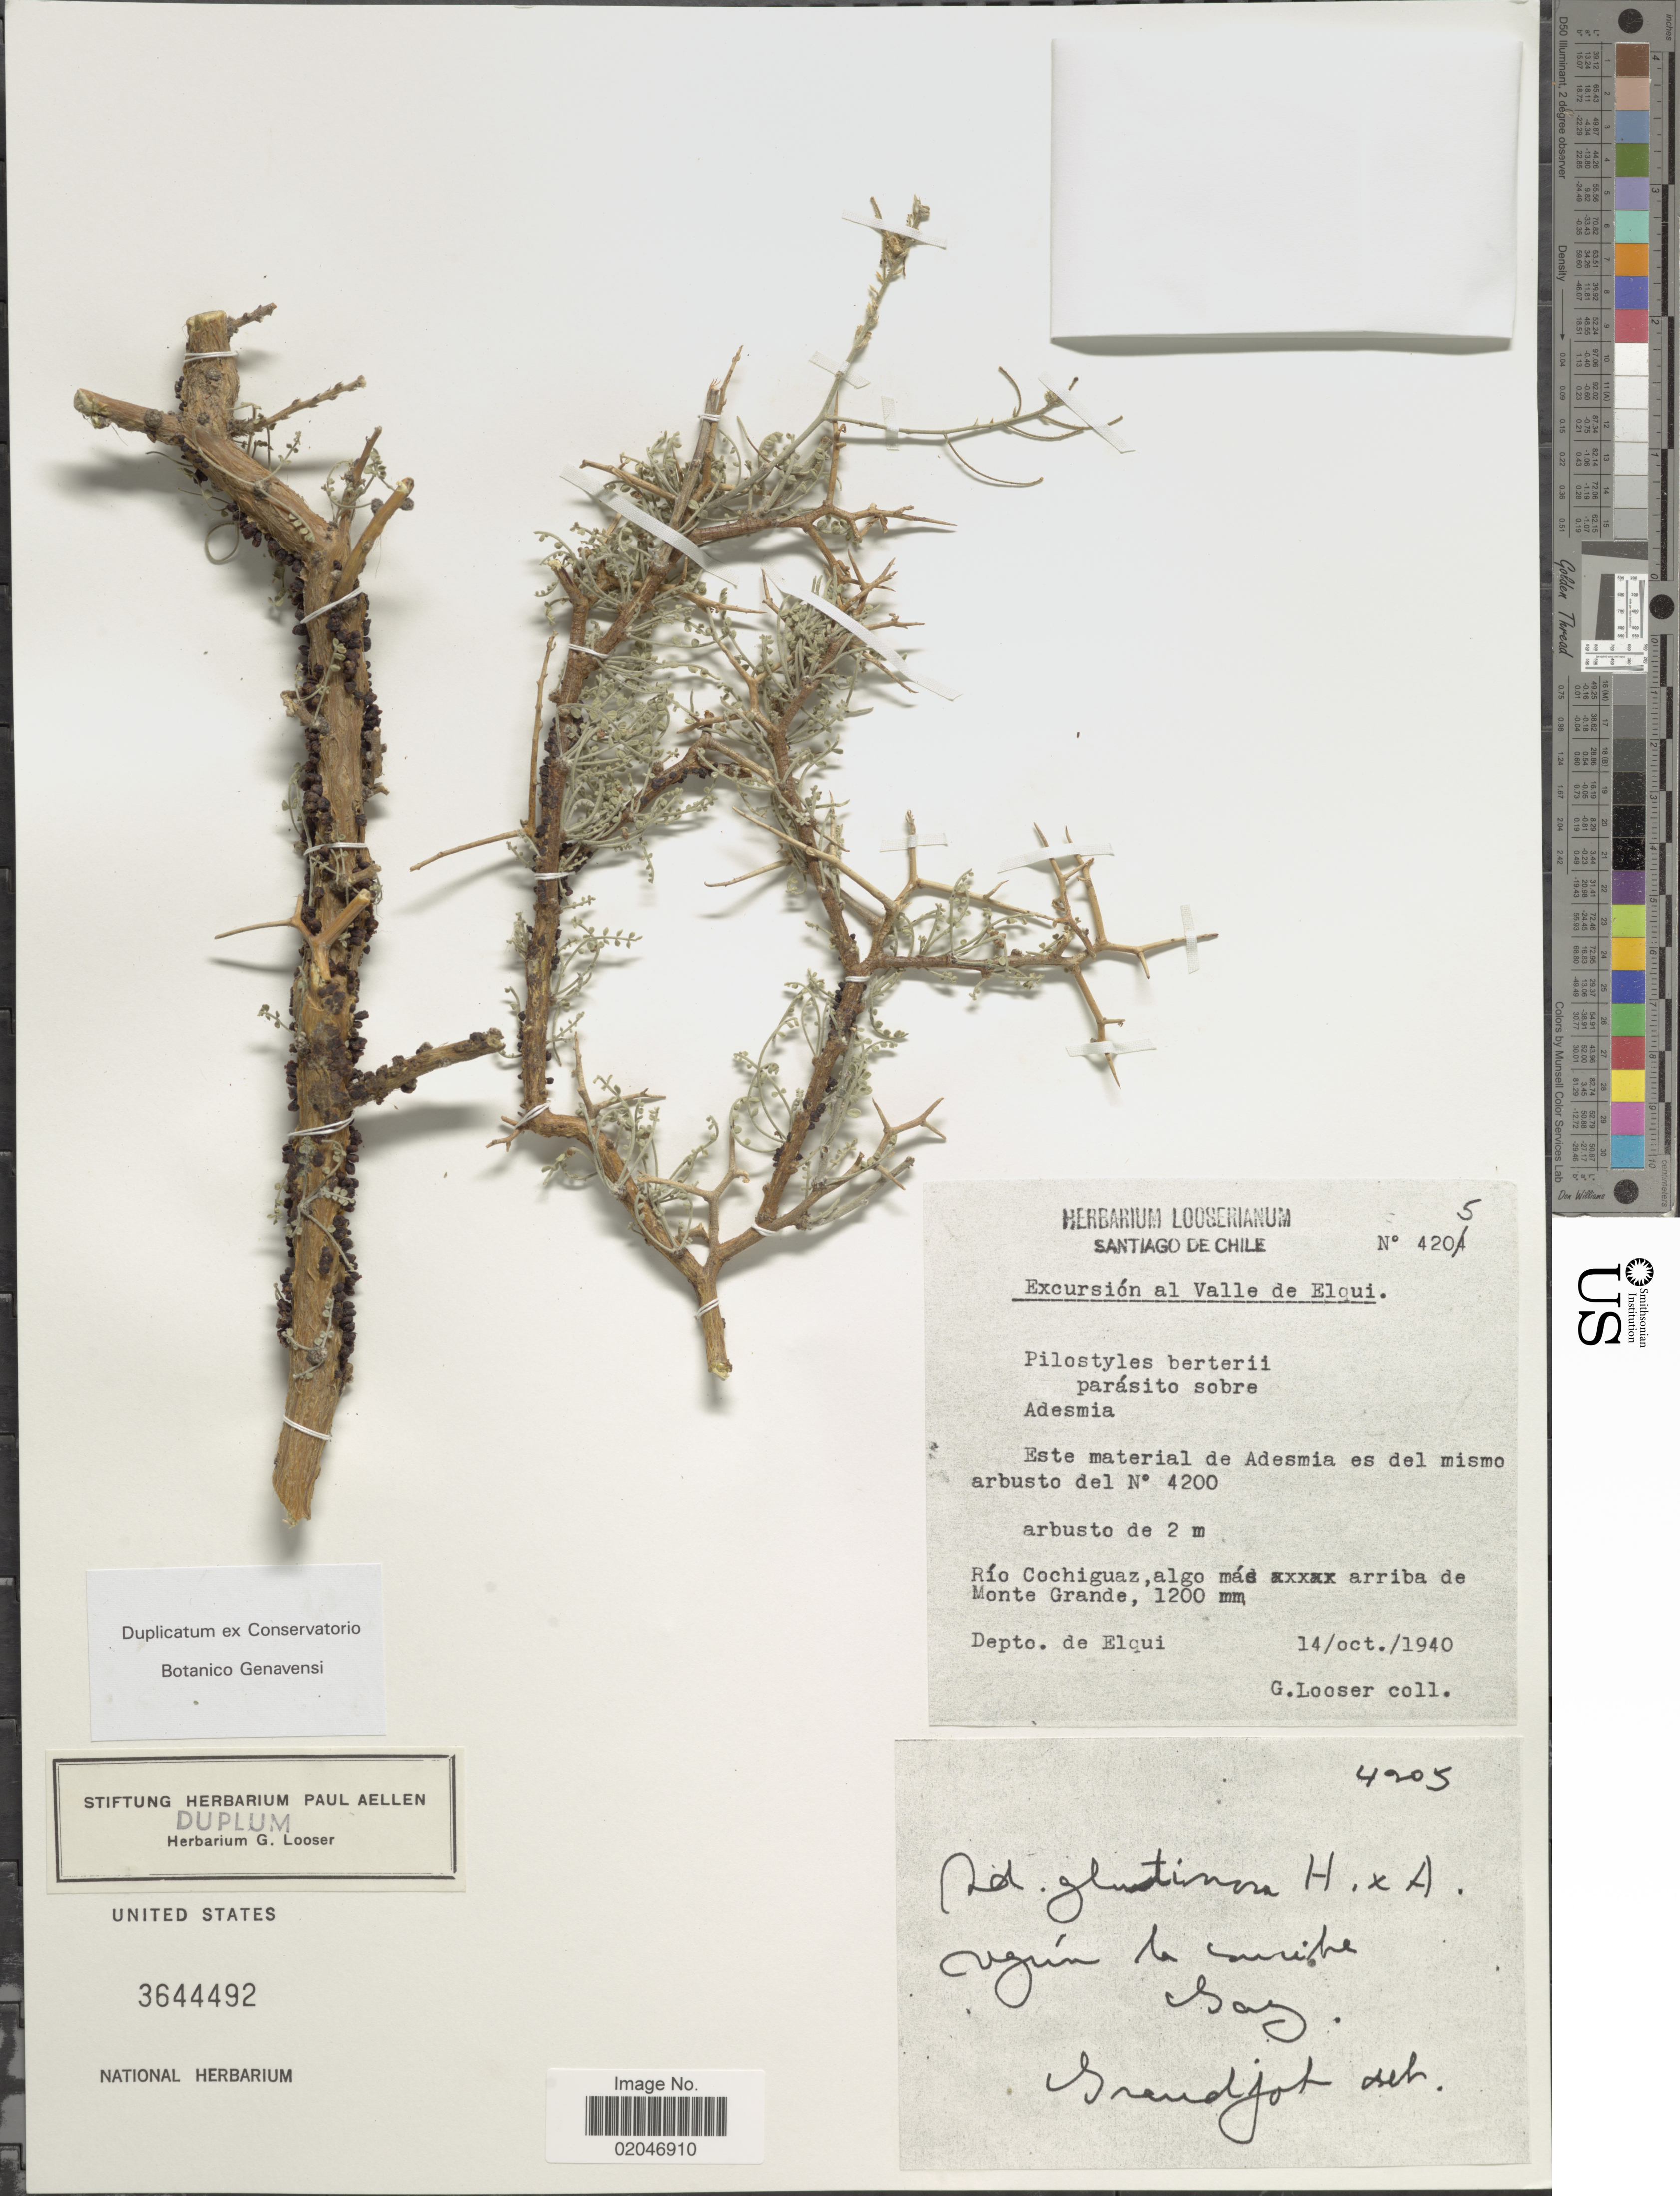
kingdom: Plantae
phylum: Tracheophyta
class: Magnoliopsida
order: Fabales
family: Fabaceae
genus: Adesmia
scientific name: Adesmia glutinosa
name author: Hook. & Arn.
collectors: G. Looser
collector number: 4205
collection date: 1940-10-14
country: Chile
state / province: Coquimbo (IV)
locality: Al valle de Elqui. Rio Cochiguaz algo mas arriba de Monte Grande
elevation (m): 1200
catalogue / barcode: US 3644492